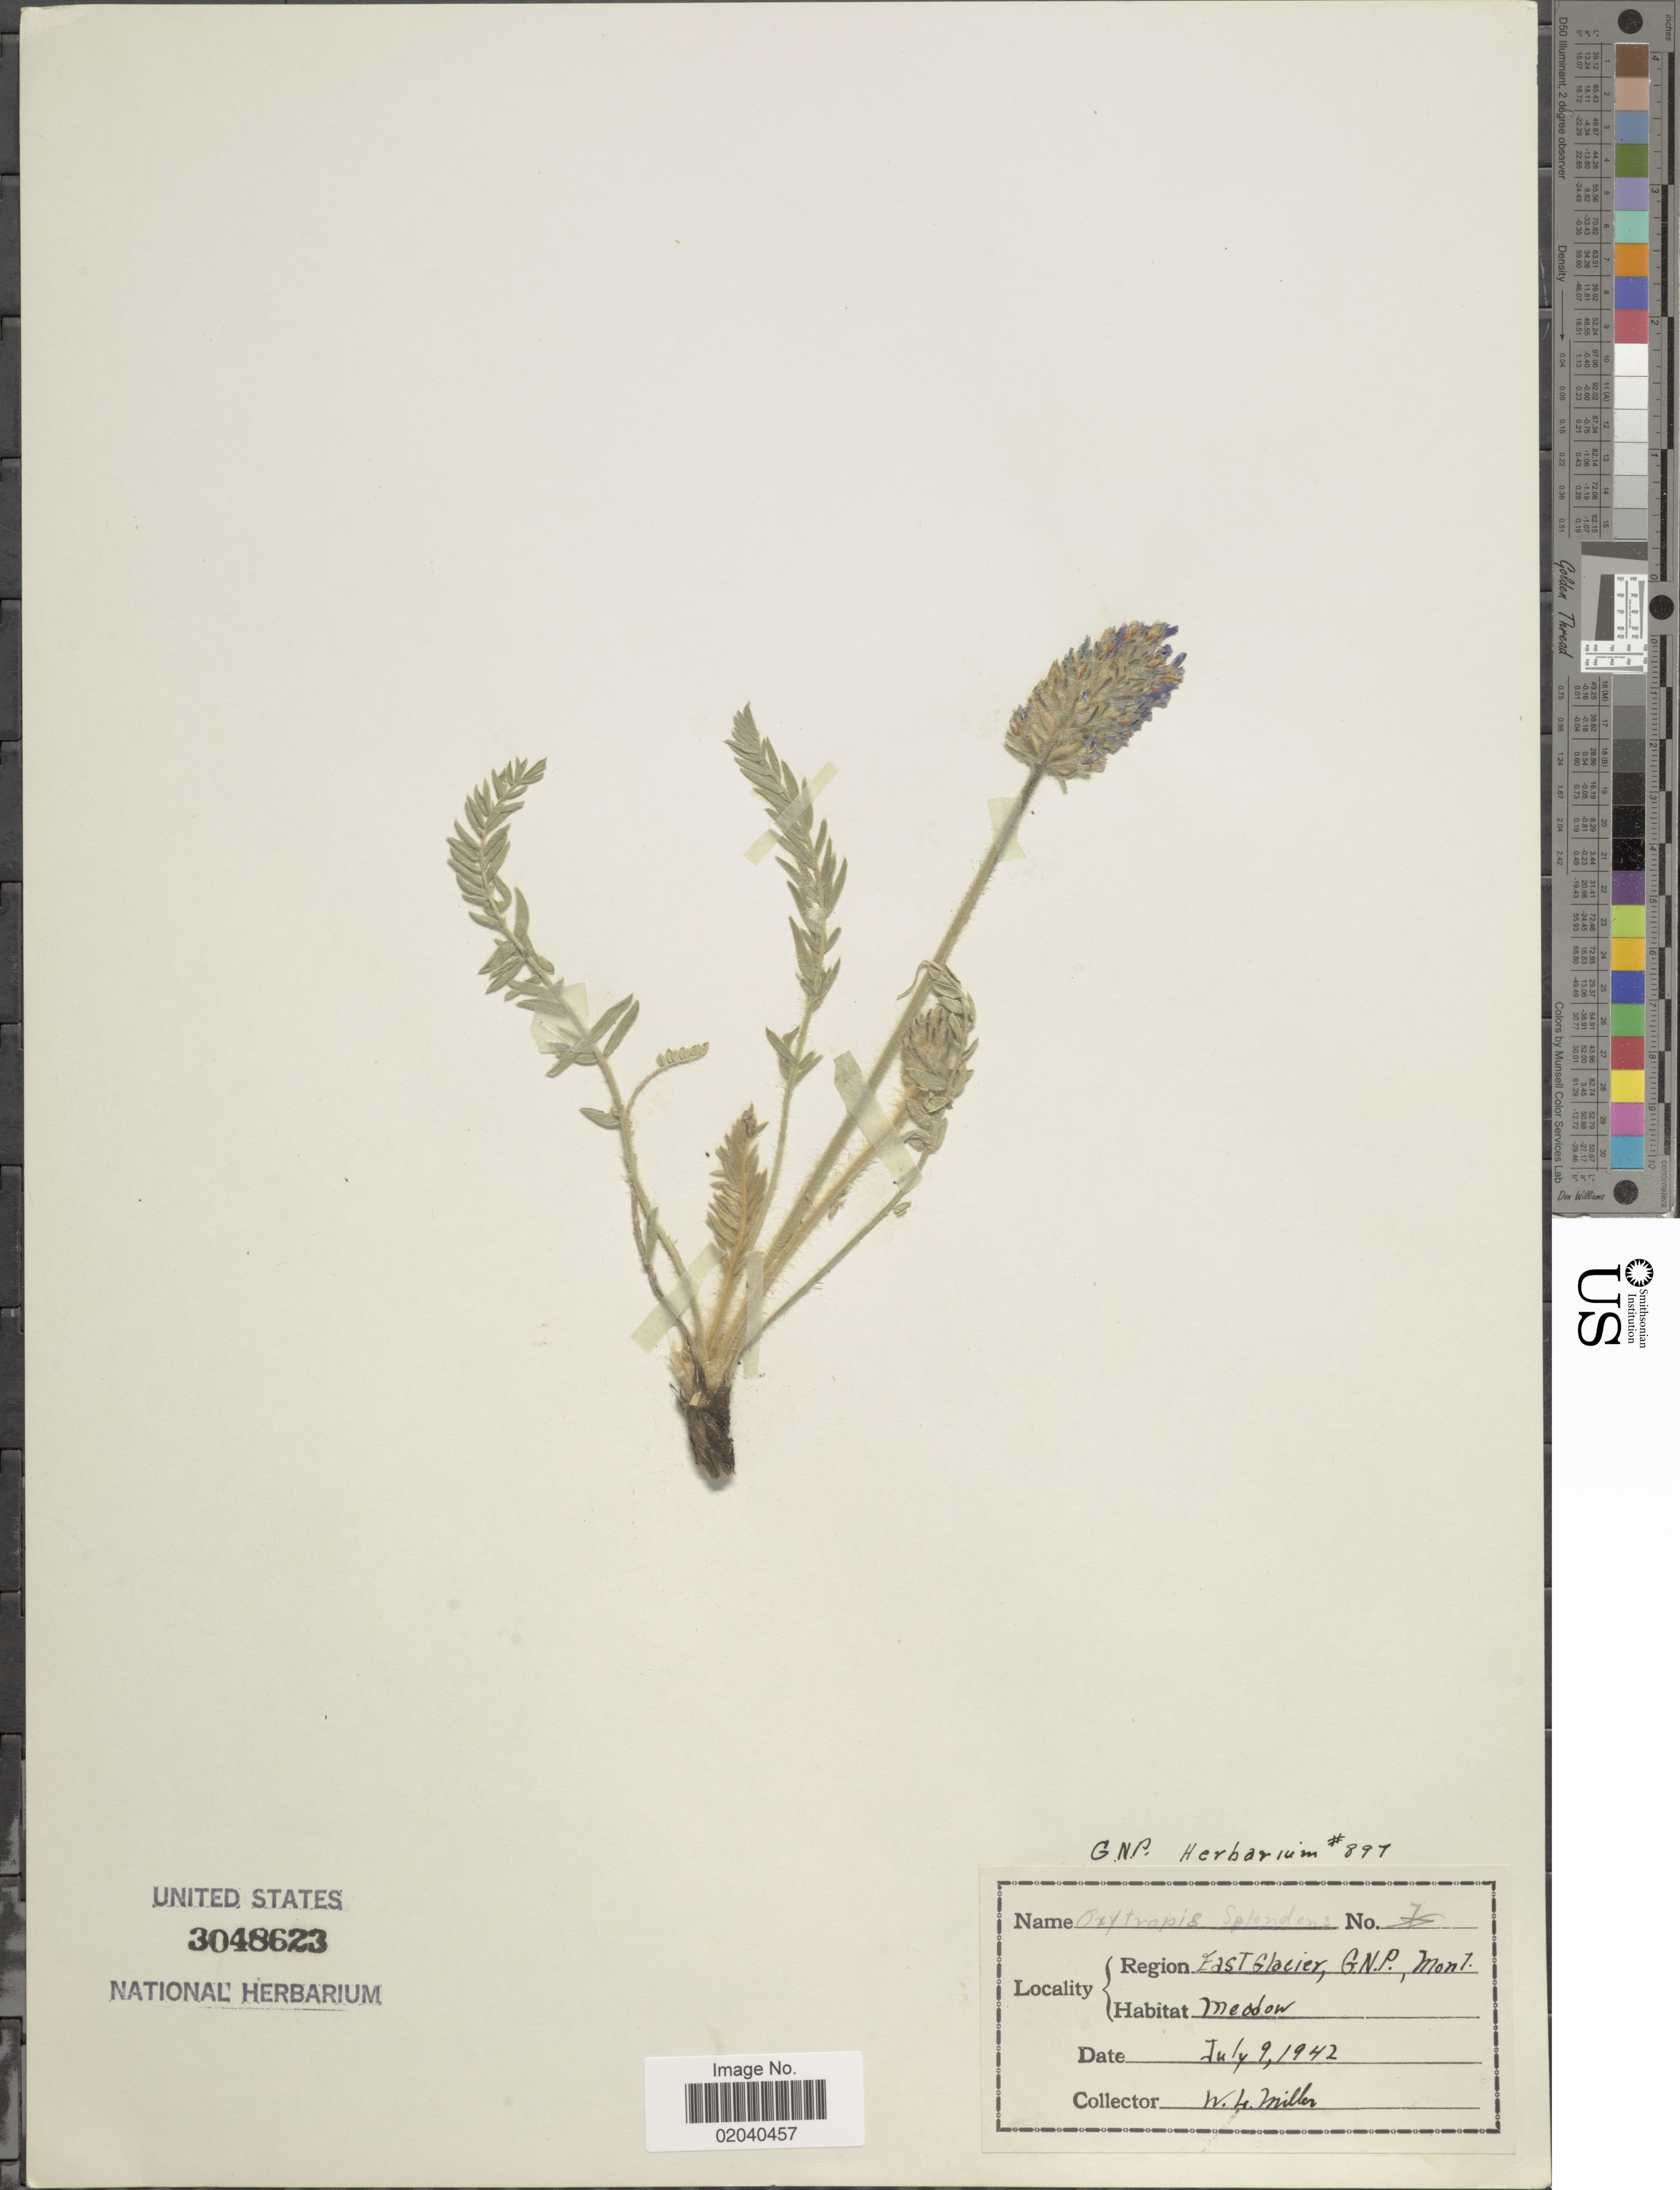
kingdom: Plantae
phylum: Tracheophyta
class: Magnoliopsida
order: Fabales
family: Fabaceae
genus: Oxytropis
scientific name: Oxytropis splendens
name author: Douglas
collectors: W. Miller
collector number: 897*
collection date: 1942-07-09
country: United States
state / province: Montana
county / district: Glacier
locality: East Glacier, G.N.P., Mont.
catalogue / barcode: US 3048623